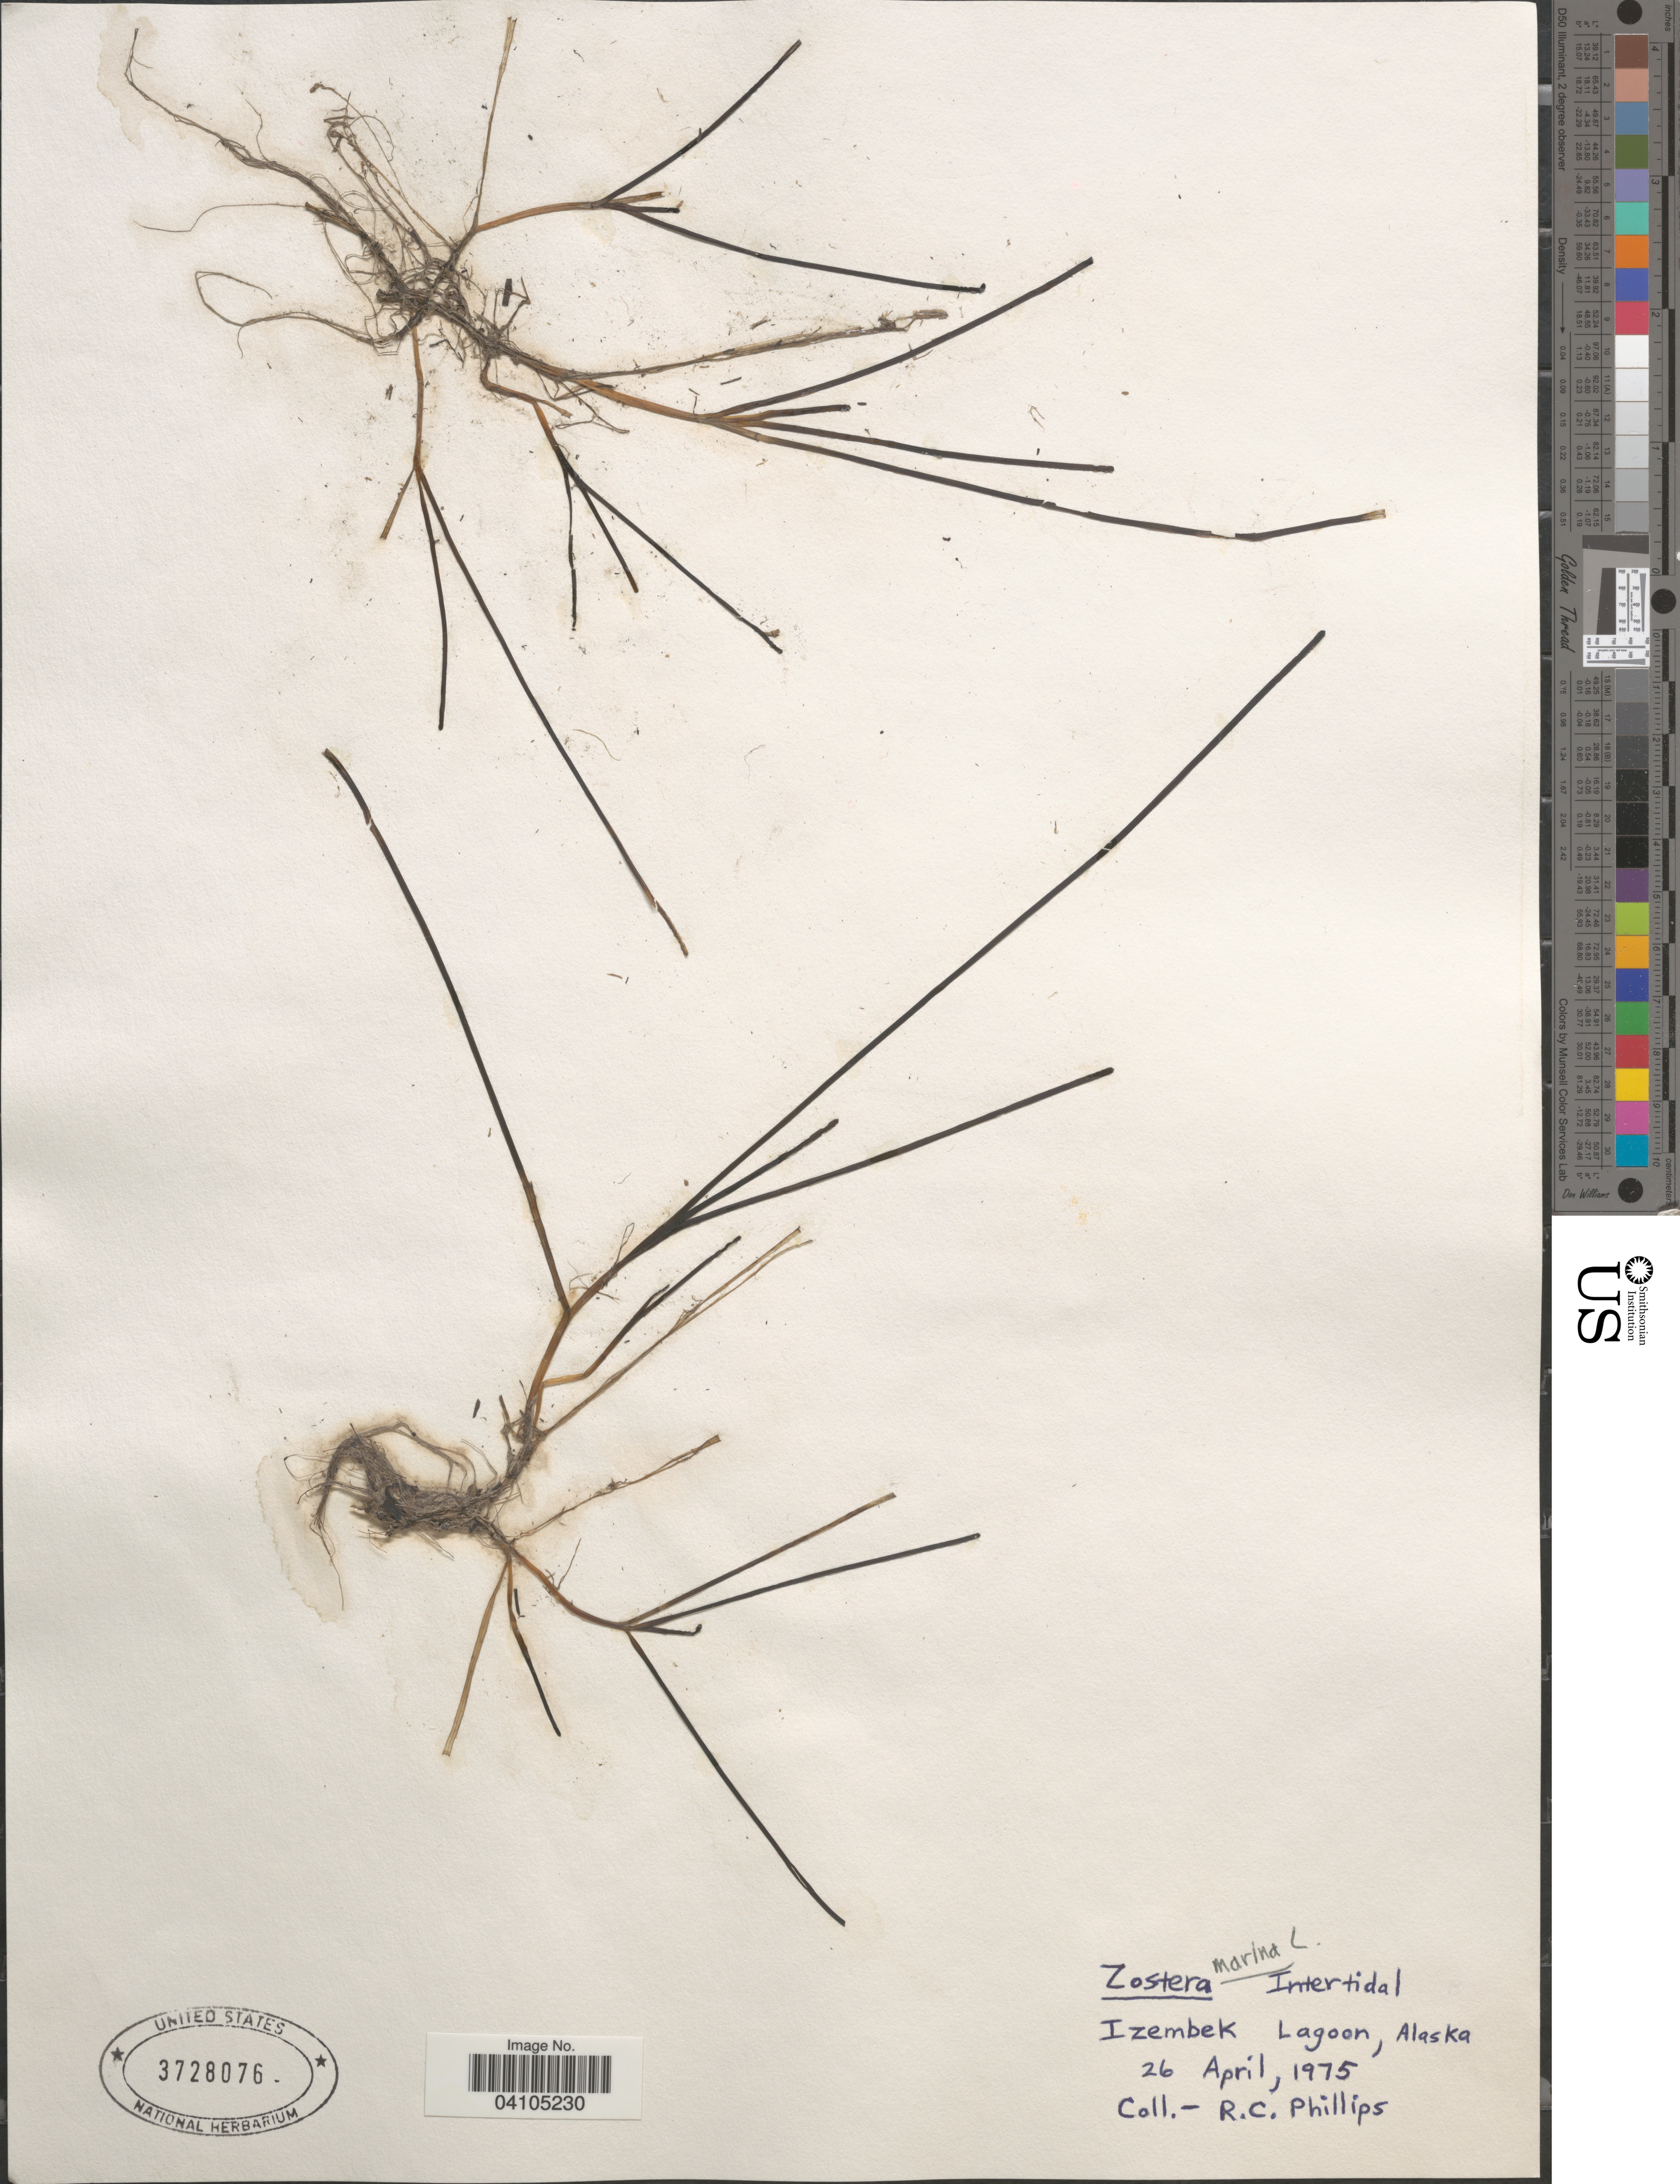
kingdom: Plantae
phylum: Tracheophyta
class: Liliopsida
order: Alismatales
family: Zosteraceae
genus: Zostera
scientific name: Zostera marina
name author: L.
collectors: R. C. Phillips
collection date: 1975-04-26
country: United States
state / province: Alaska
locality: Izembek Lagoon.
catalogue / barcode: US 3728076